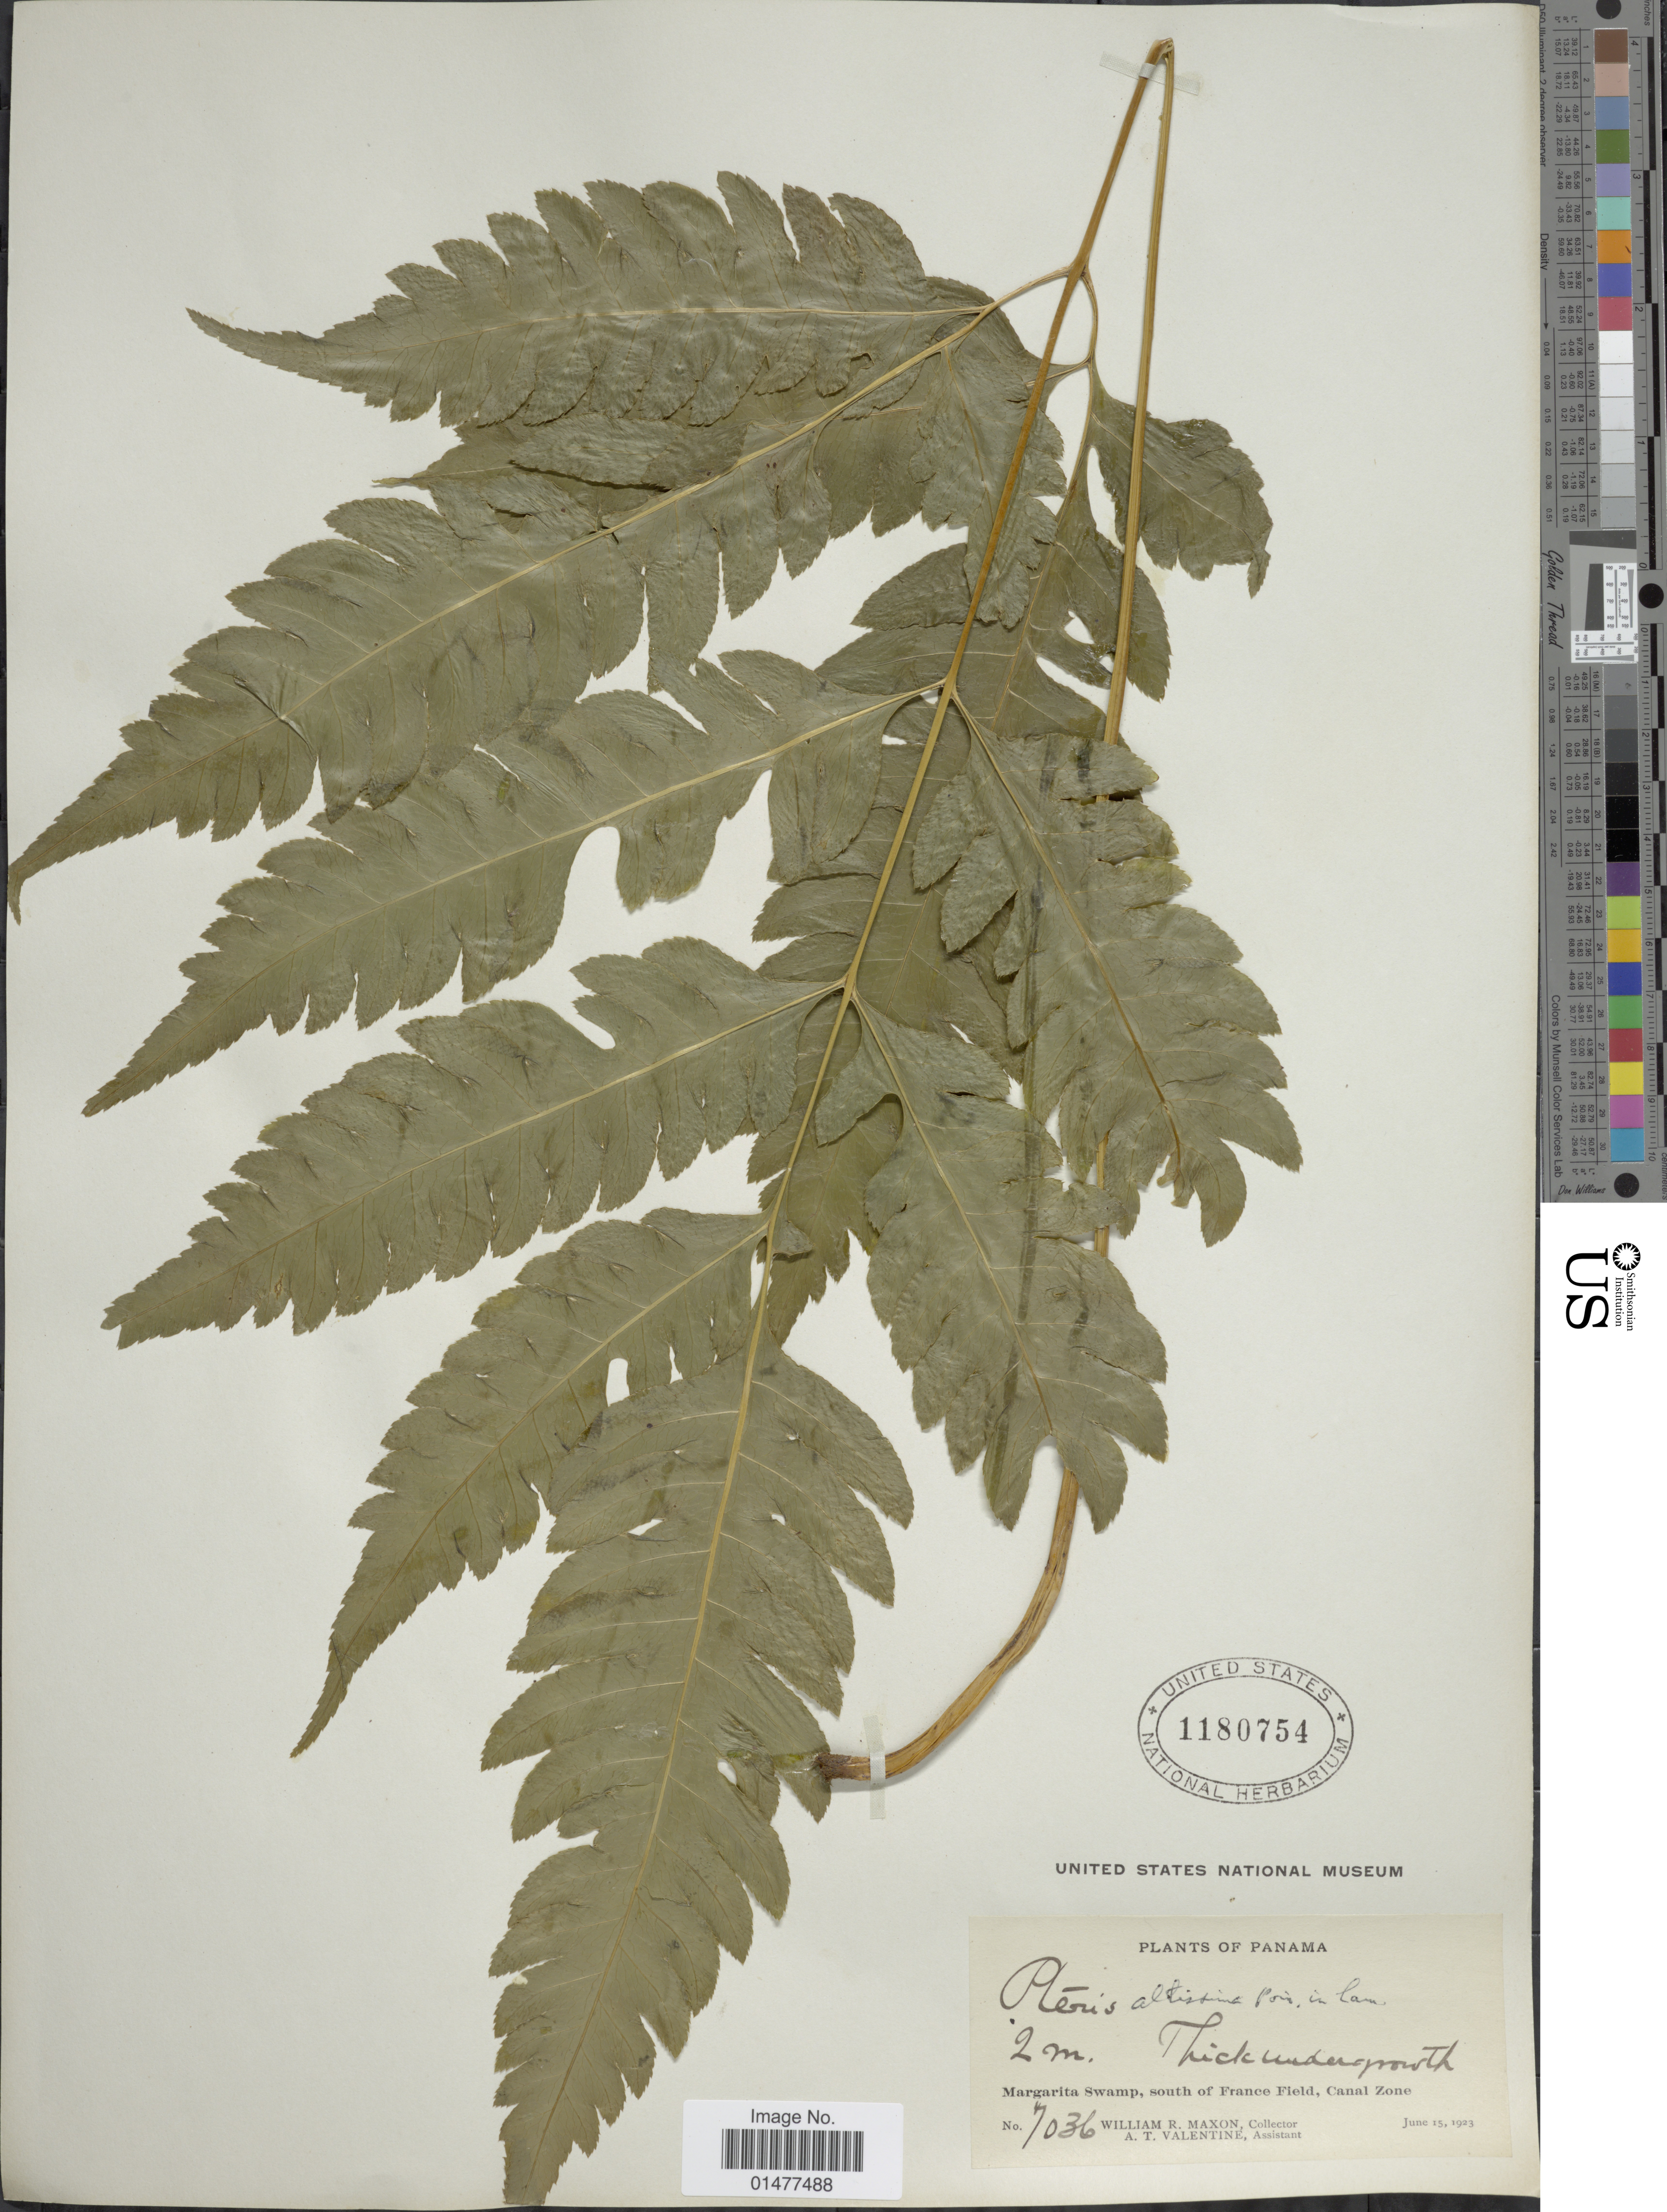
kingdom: Plantae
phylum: Tracheophyta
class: Polypodiopsida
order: Polypodiales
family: Pteridaceae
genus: Pteris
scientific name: Pteris altissima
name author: Poir.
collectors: W. R. Maxon & A. Valentine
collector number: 7036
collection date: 1923-06-15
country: Panama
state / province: Colón / Panamá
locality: Canal Zone, Margarita Swamp, south of France Field.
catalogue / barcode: US 1180754